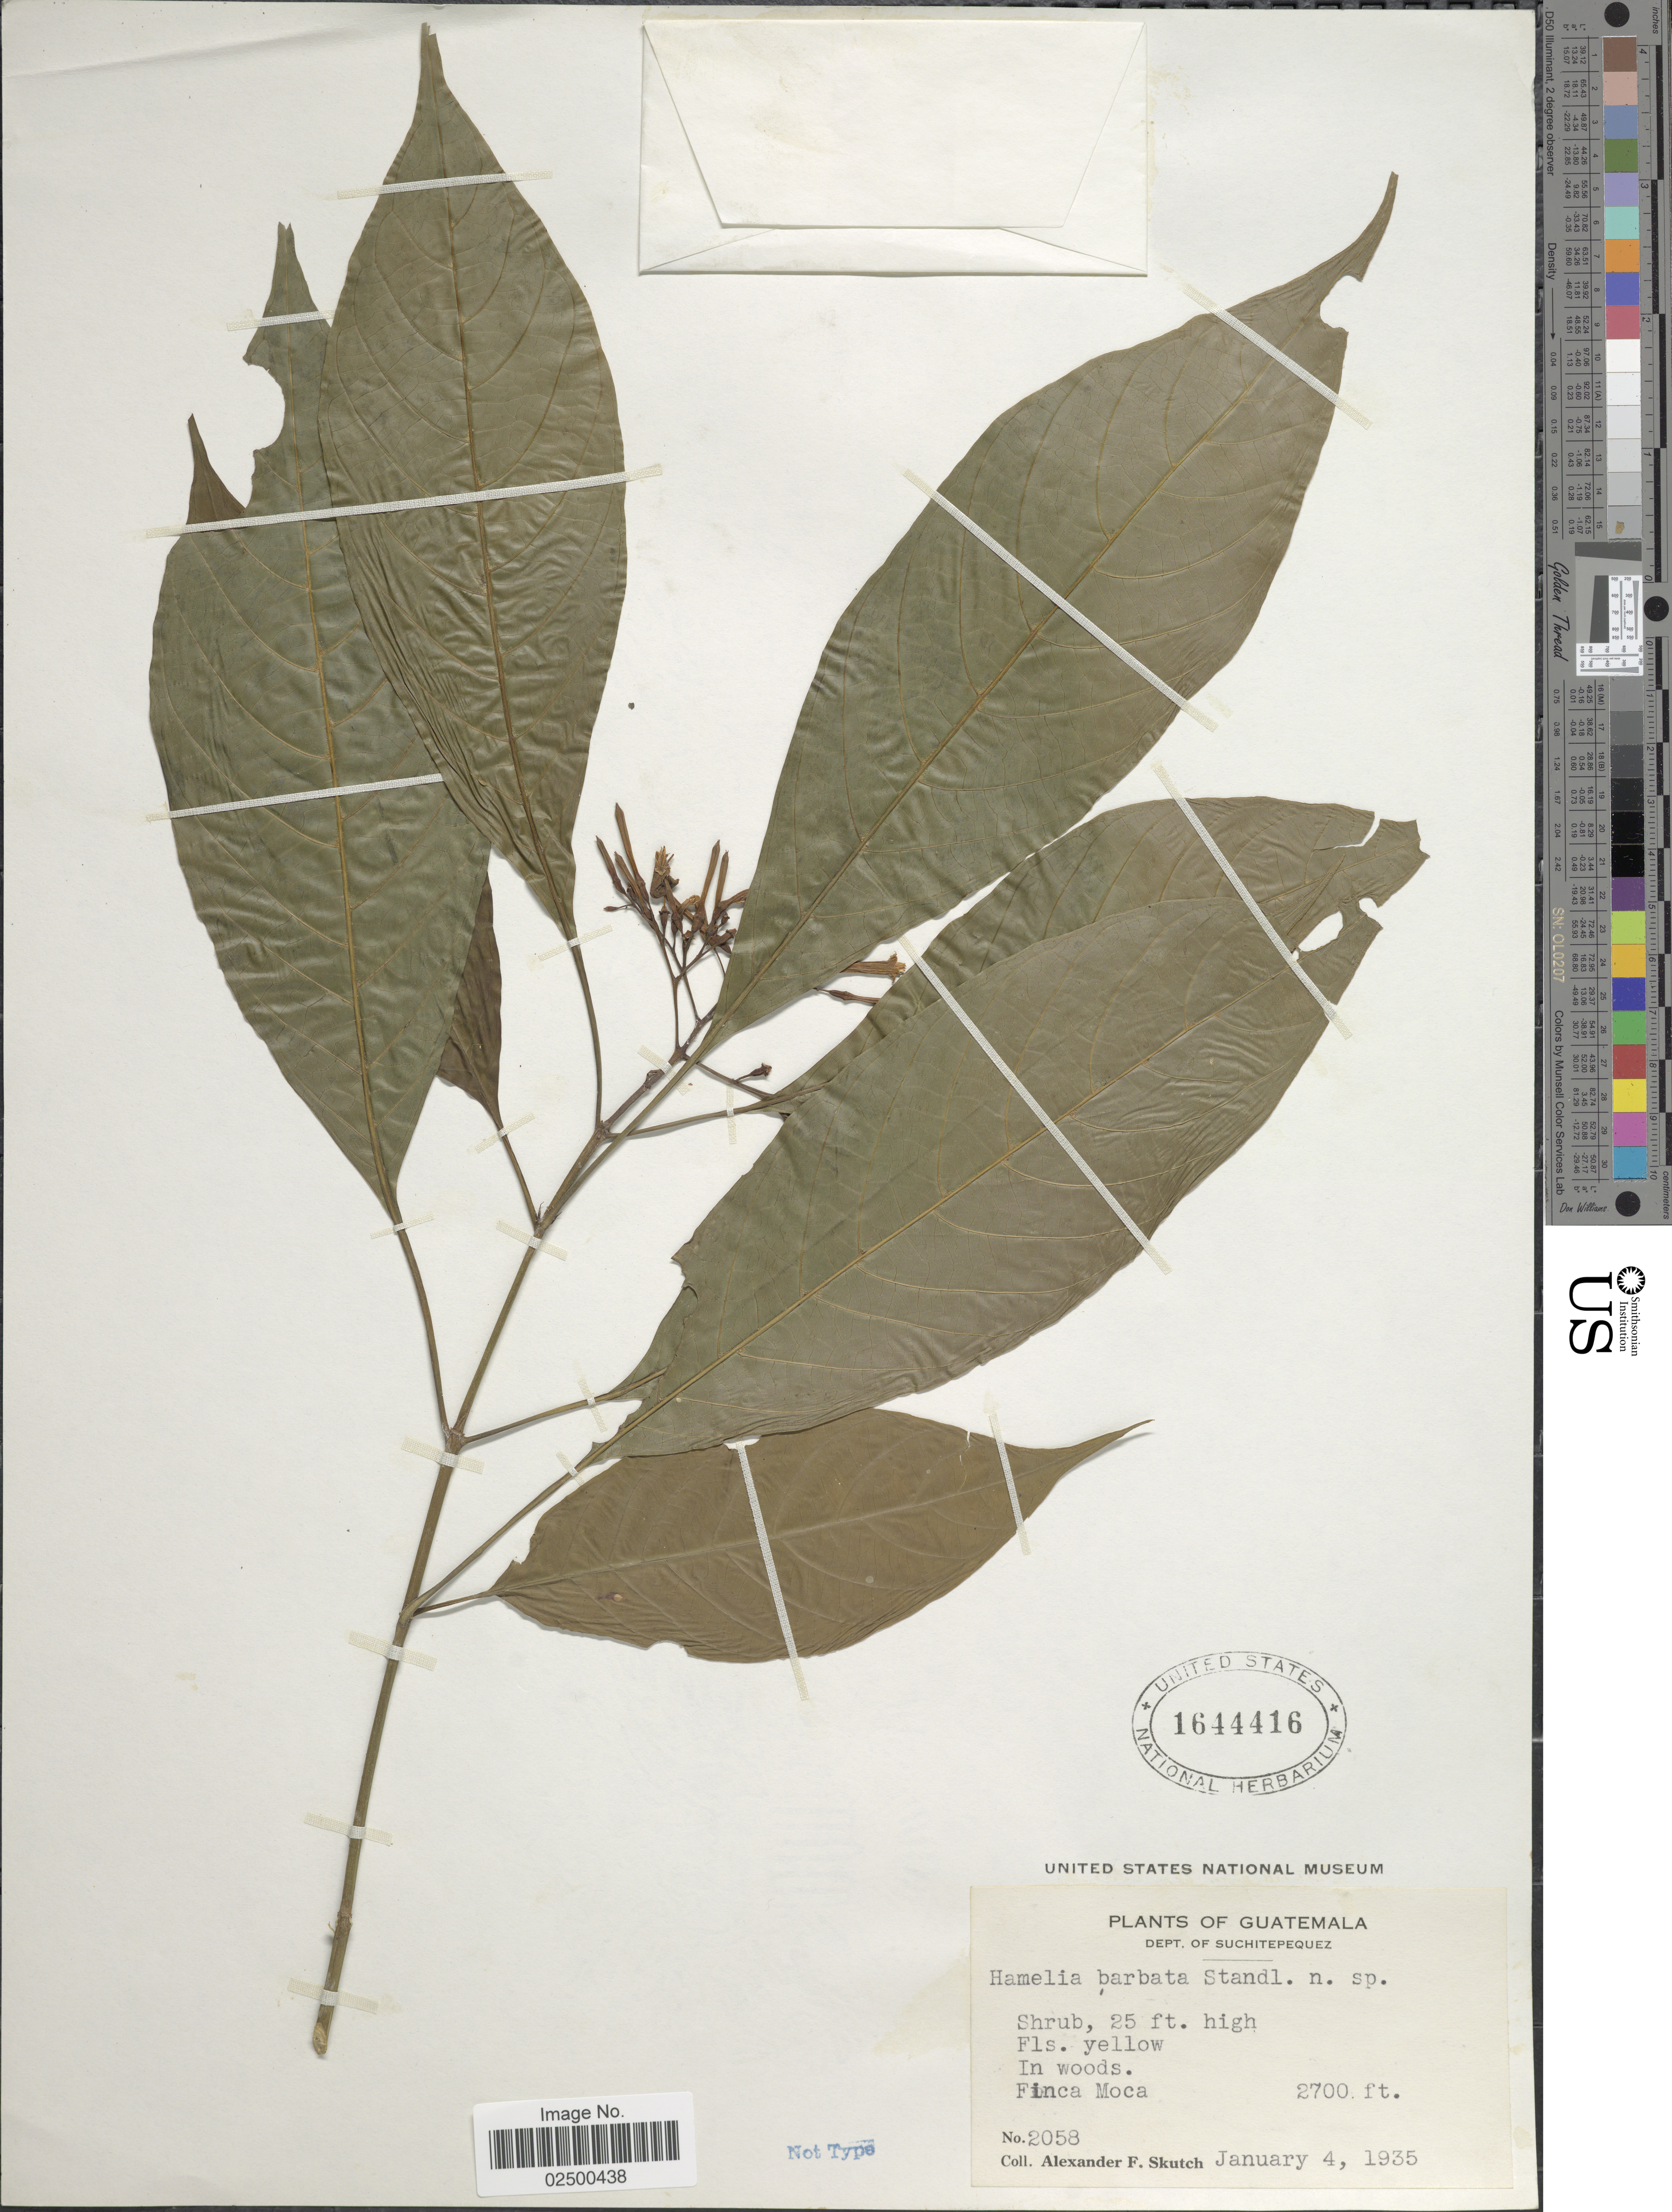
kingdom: Plantae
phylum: Tracheophyta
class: Magnoliopsida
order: Gentianales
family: Rubiaceae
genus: Hamelia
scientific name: Hamelia barbata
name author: Standl.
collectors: A. F. Skutch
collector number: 2058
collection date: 1935-01-04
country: Guatemala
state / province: Suchitepéquez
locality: Dept. of Suchitepequez, Finca Moca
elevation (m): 823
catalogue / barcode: US 1644416